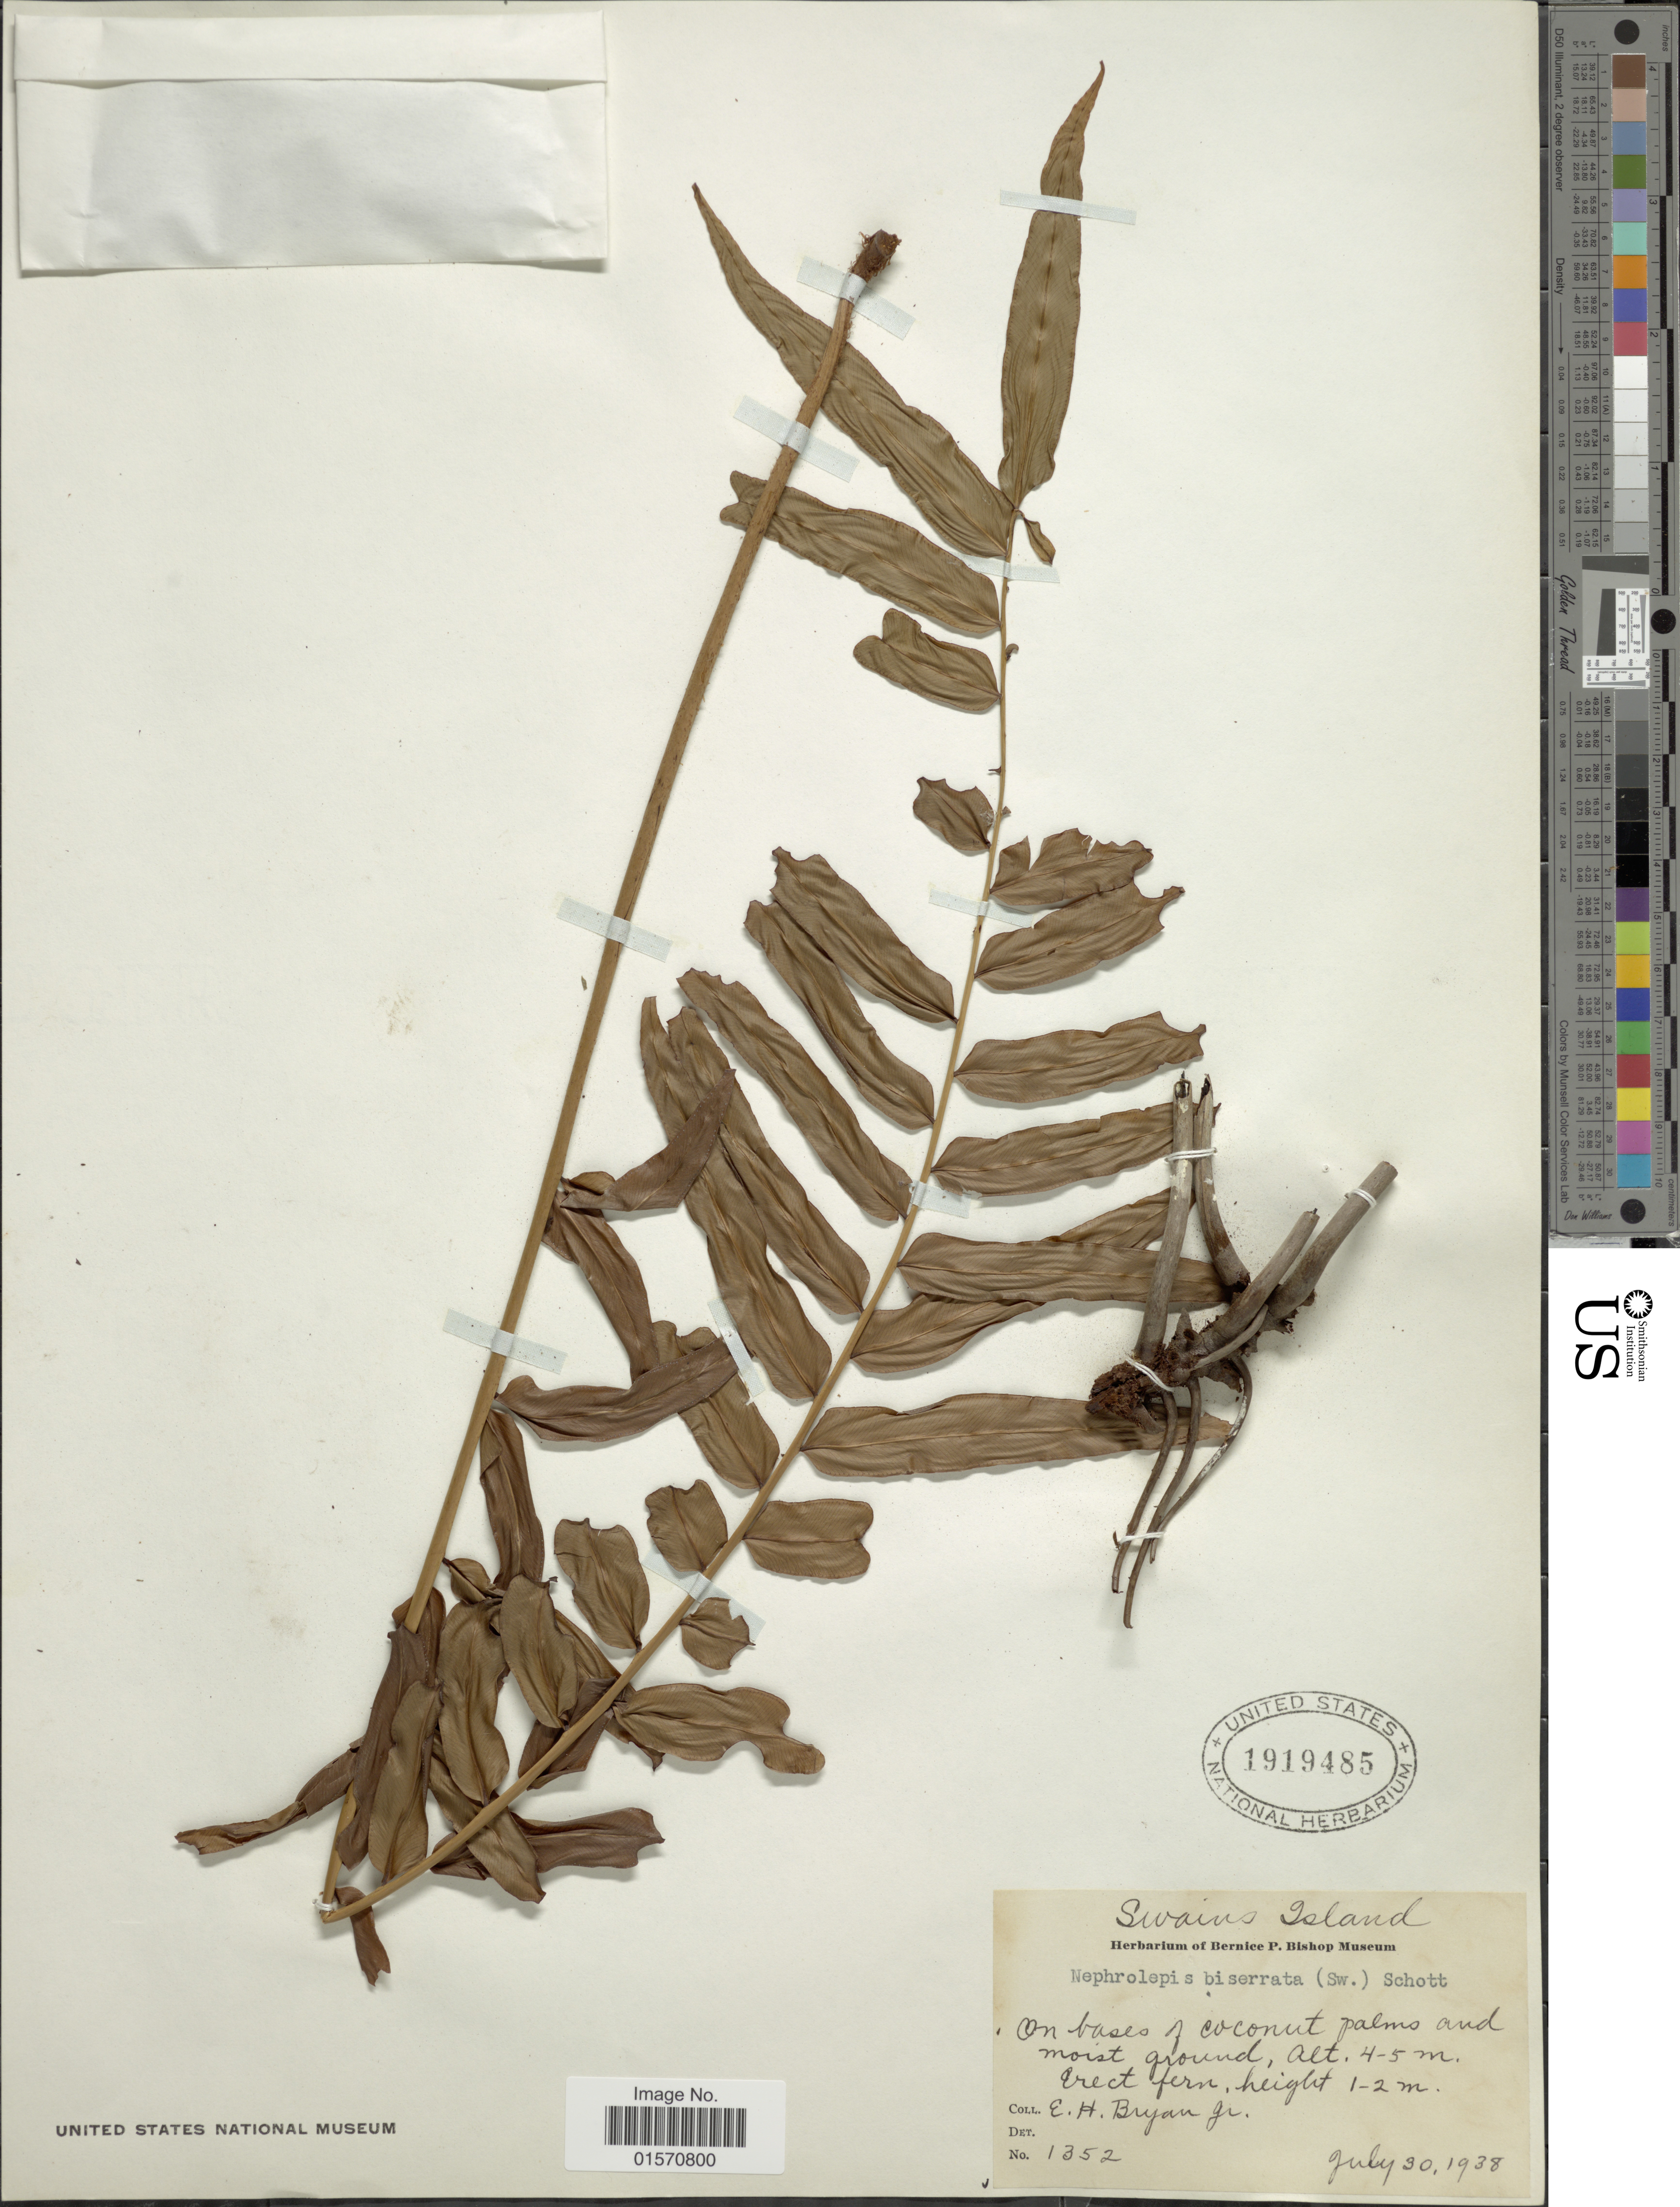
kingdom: Plantae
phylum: Tracheophyta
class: Polypodiopsida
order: Polypodiales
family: Nephrolepidaceae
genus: Nephrolepis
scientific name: Nephrolepis biserrata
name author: (Sw.) Schott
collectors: E. Bryan Jr.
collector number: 1352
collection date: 1938-07-30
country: American Samoa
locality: Swains Island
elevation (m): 4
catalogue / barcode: US 1919485